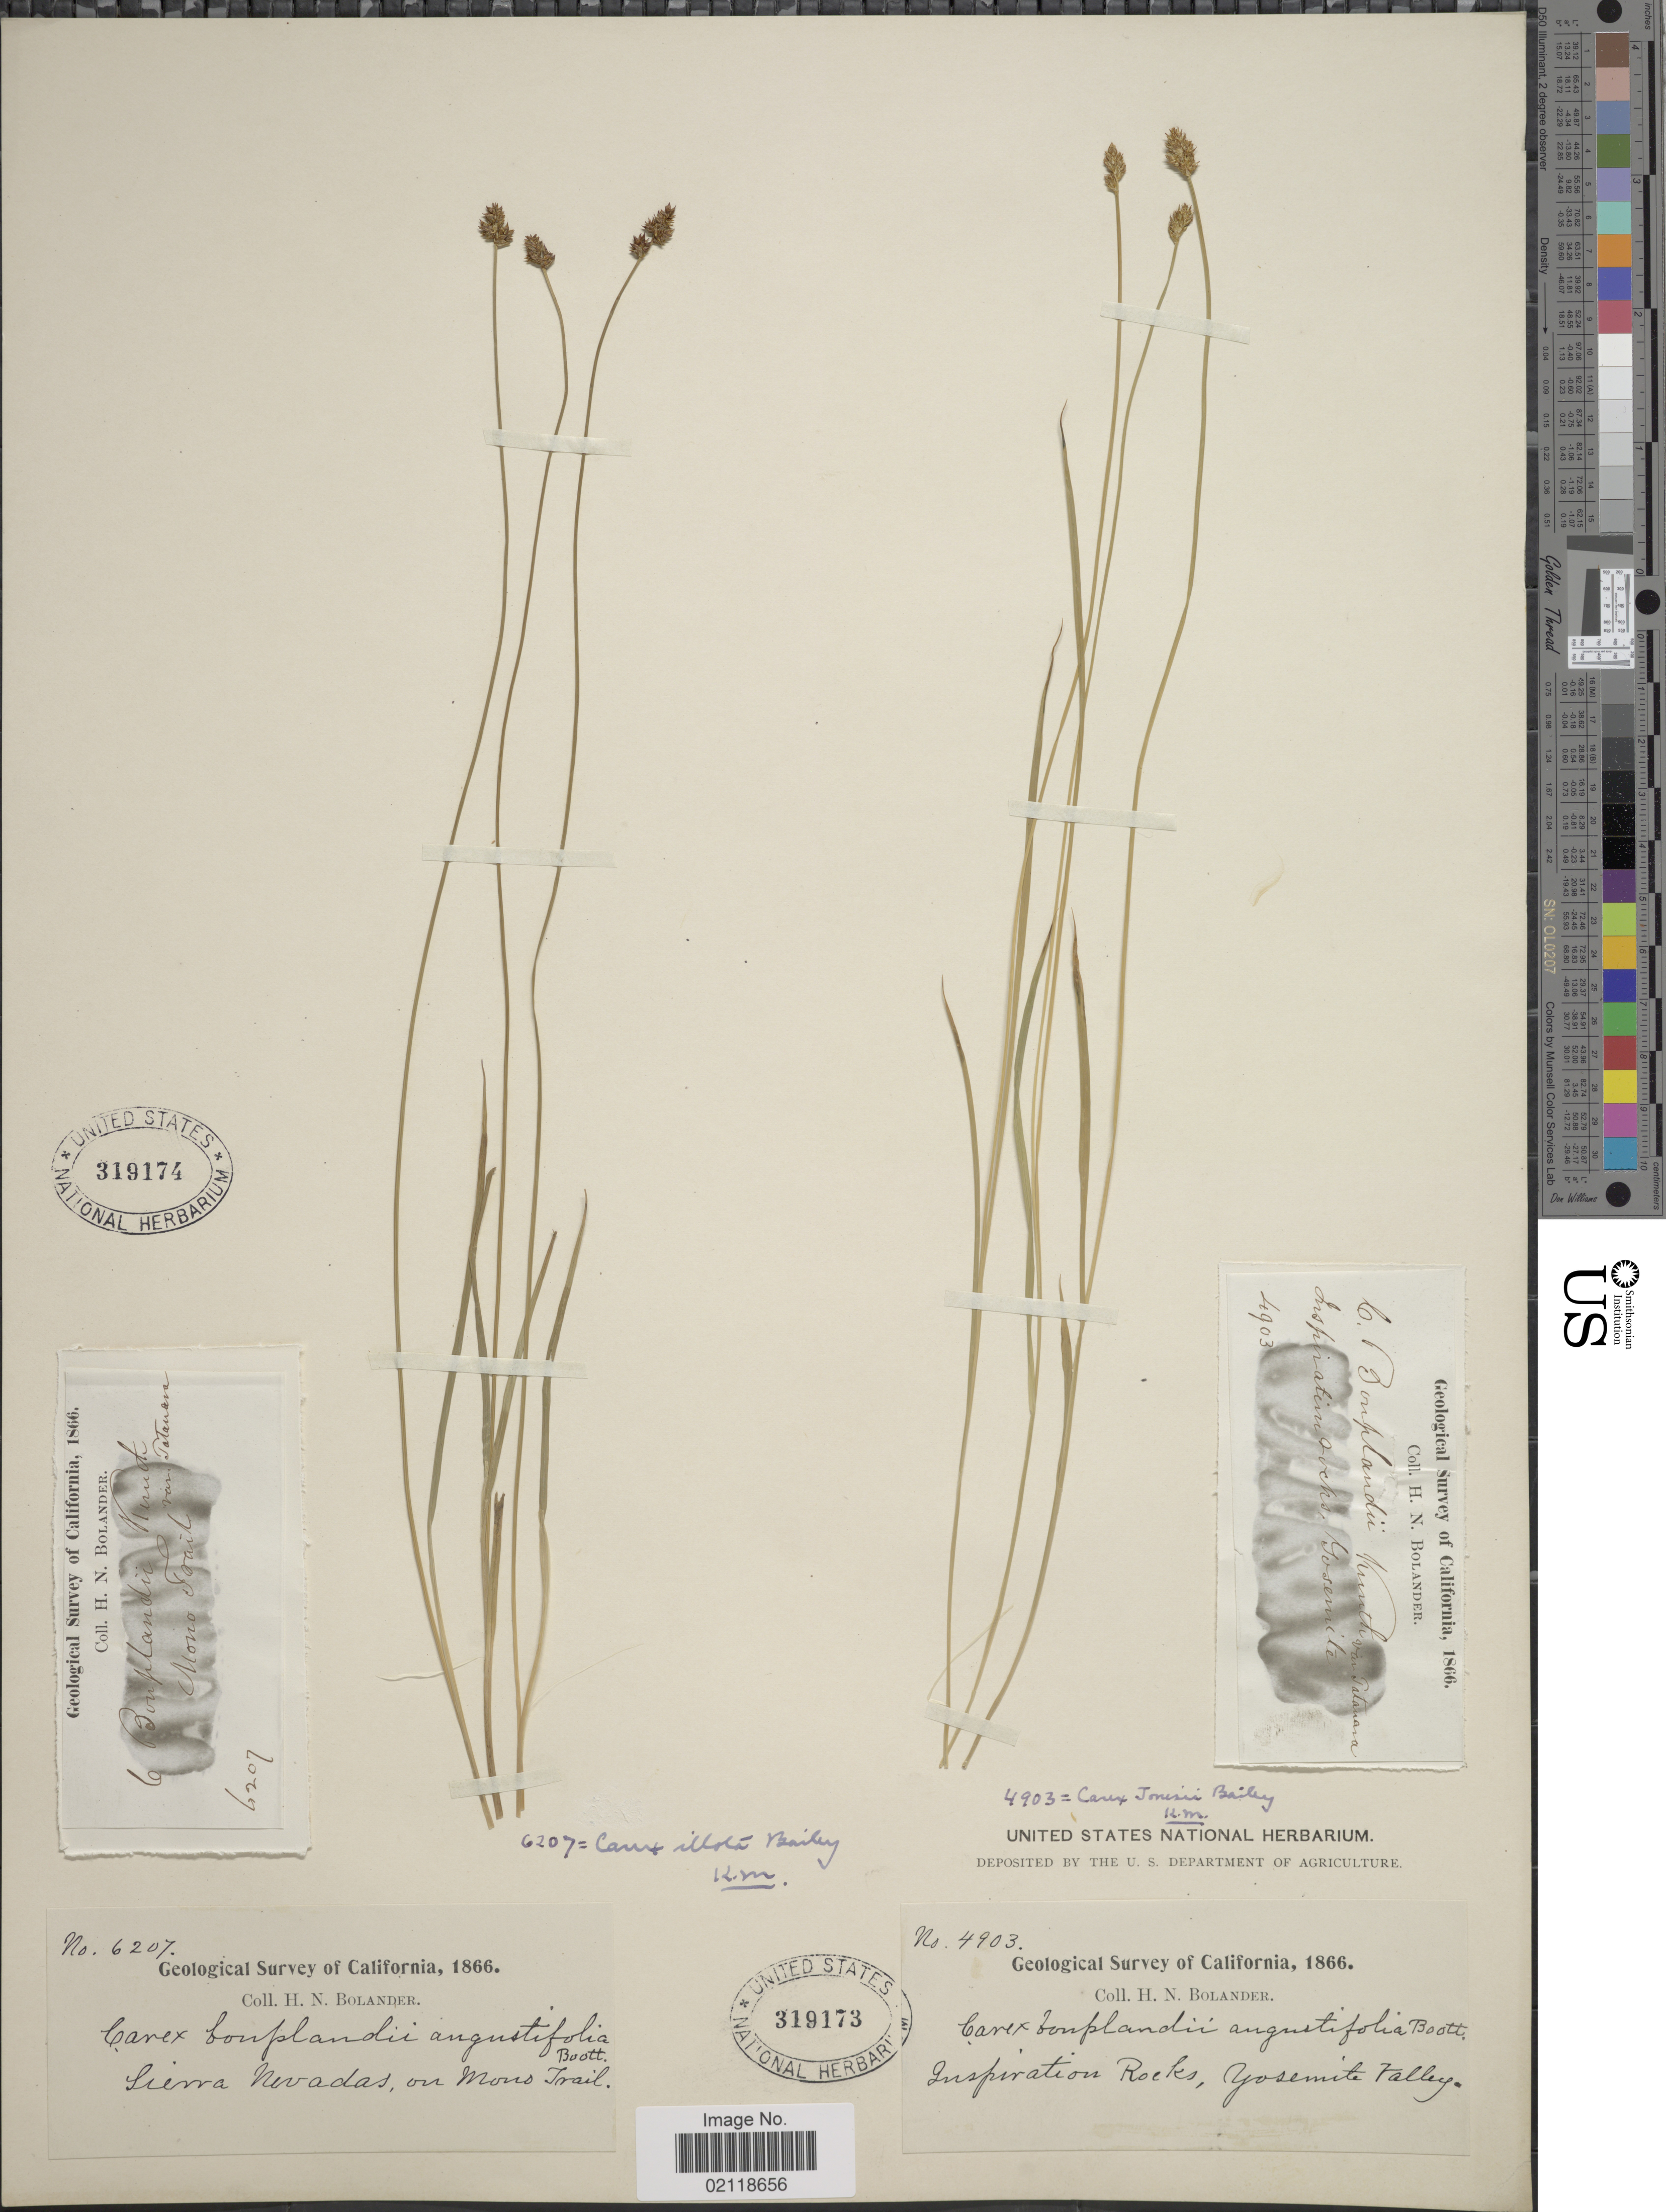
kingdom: Plantae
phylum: Tracheophyta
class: Liliopsida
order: Poales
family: Cyperaceae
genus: Carex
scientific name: Carex jonesii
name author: L.H. Bailey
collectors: H. Bolander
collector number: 4903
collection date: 1866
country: United States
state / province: California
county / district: Mariposa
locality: Inspiration Rocks, Yosemite Valley.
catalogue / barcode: US 319173-2